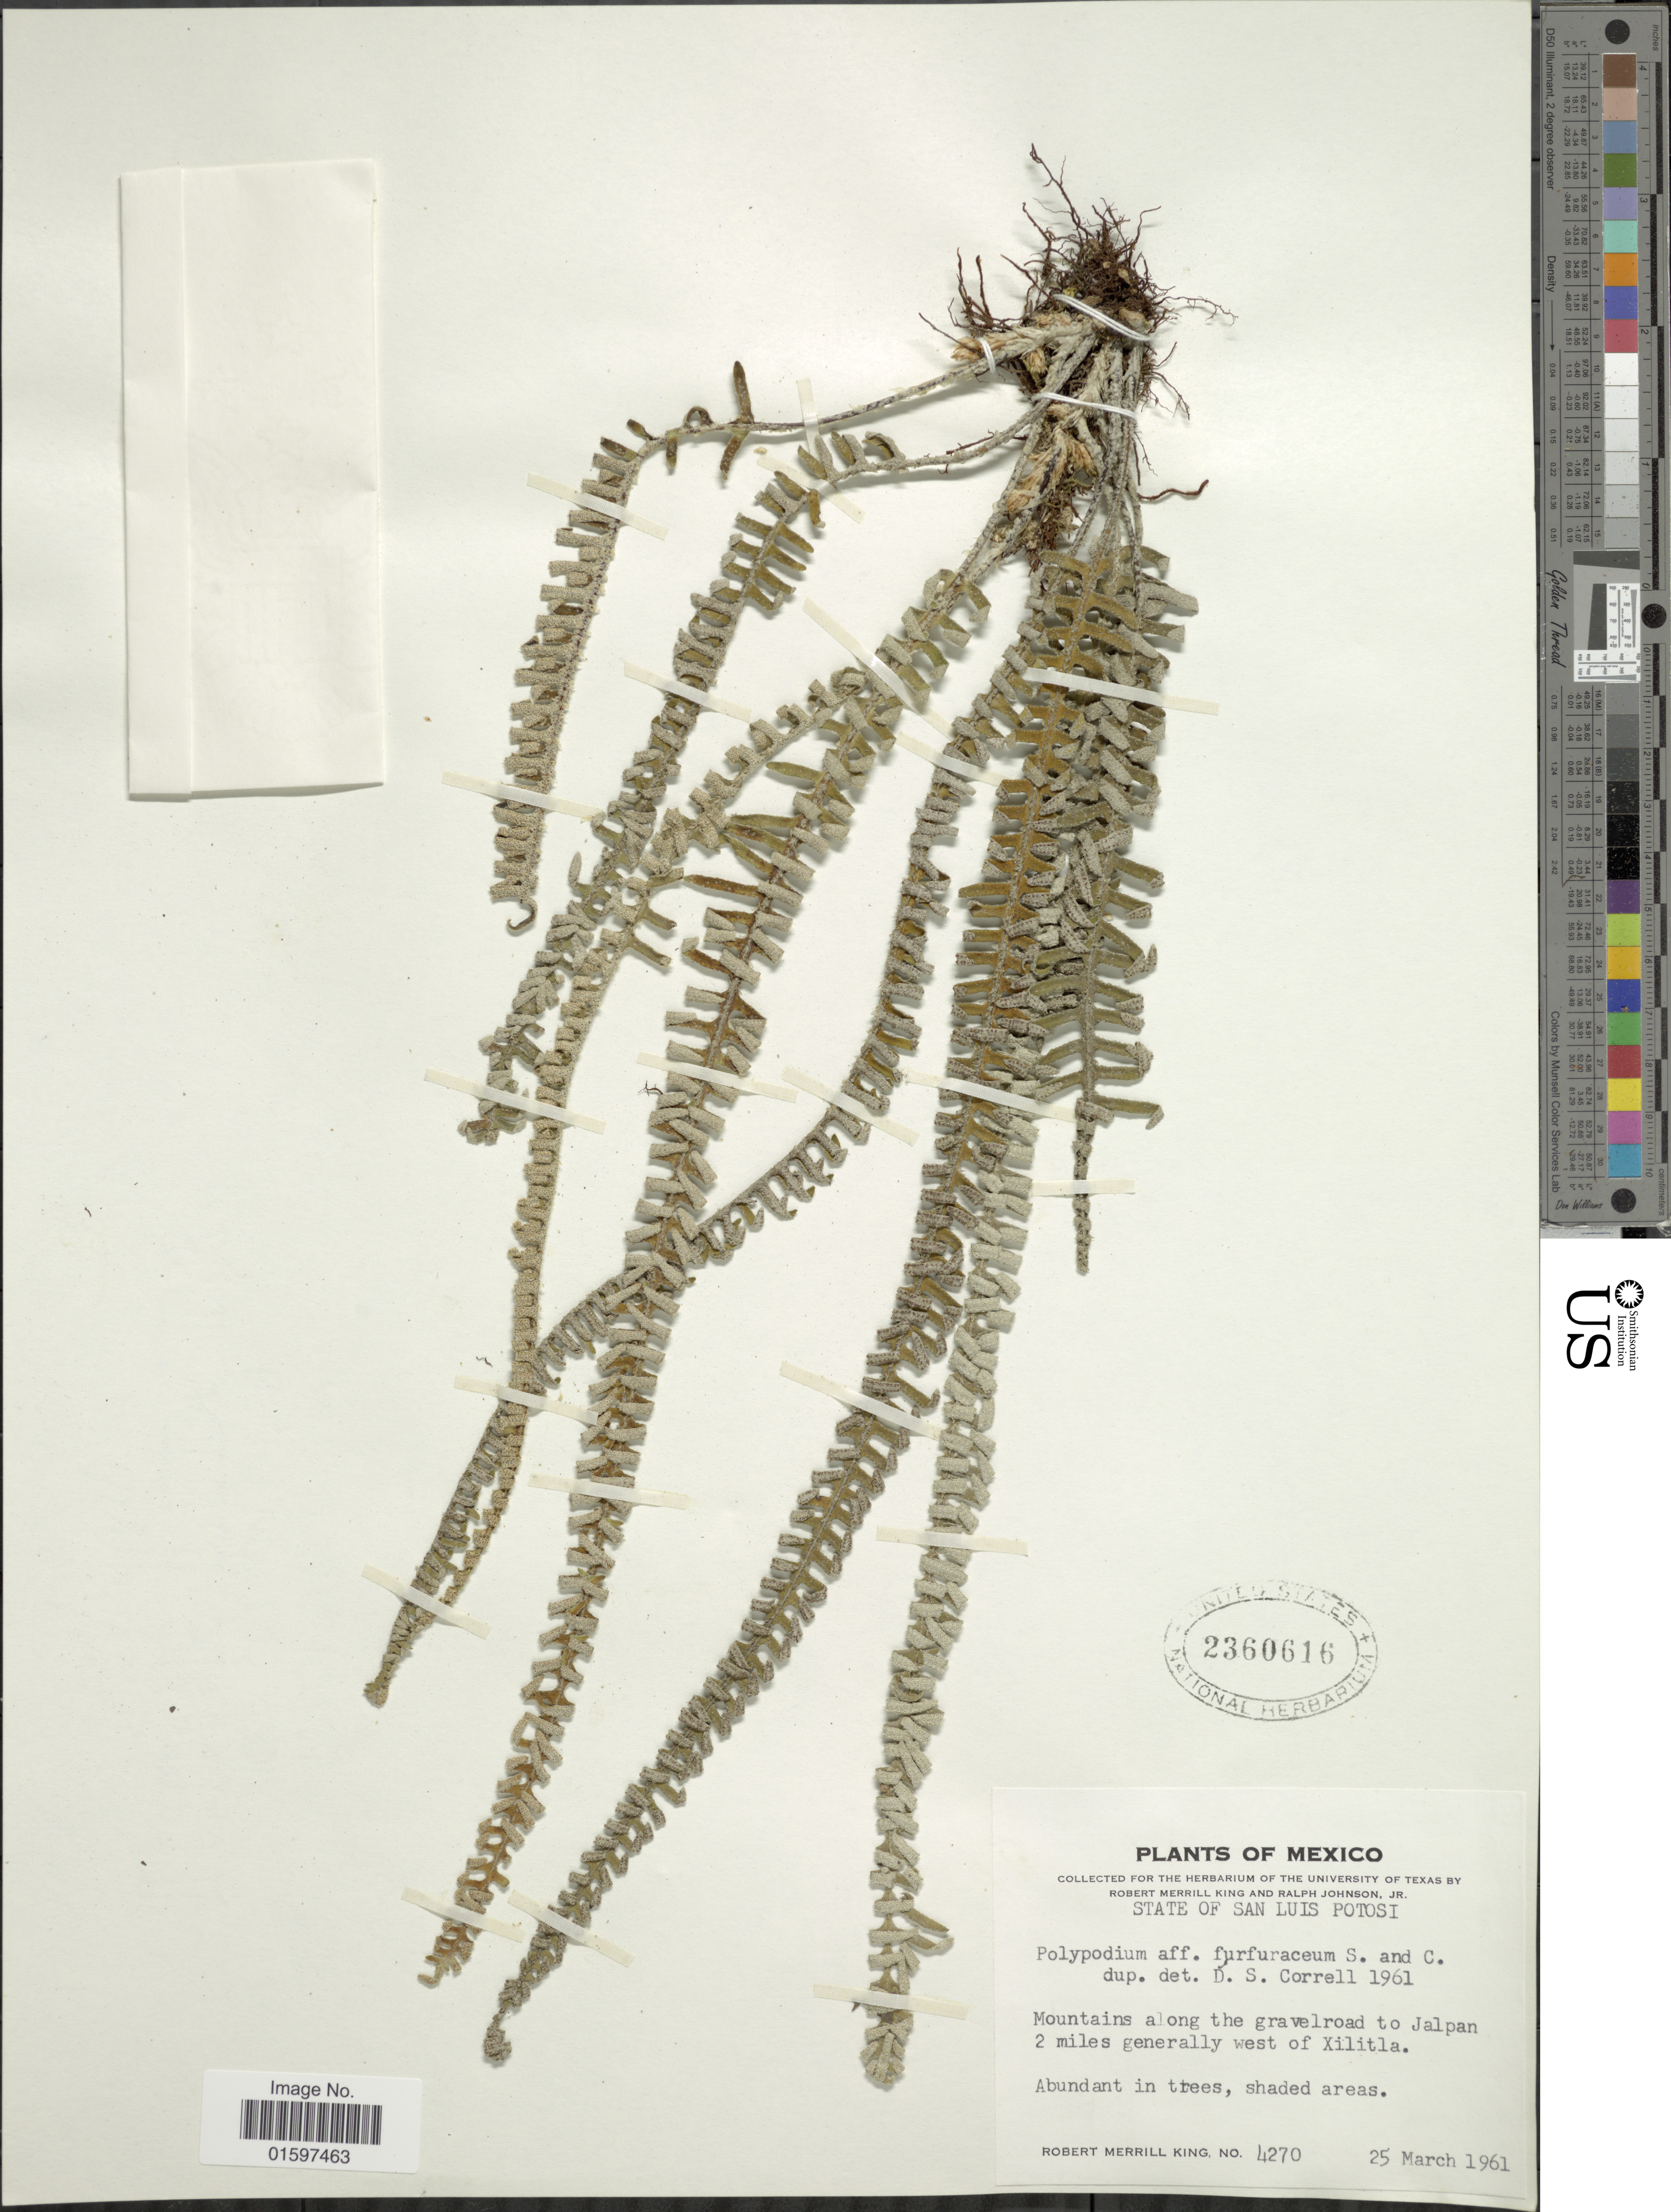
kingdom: Plantae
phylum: Tracheophyta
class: Polypodiopsida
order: Polypodiales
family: Polypodiaceae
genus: Pleopeltis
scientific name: Pleopeltis furfuracea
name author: (Schltdl. & Cham.) A.R. Sm. & Tejero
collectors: R. M. King & R. Johnson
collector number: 4270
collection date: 1961-03-25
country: Mexico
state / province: San Luis Potosí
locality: Mountains along the gravelroad to Jalpan, 2 miles generally west of Xilitla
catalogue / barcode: US 2360616